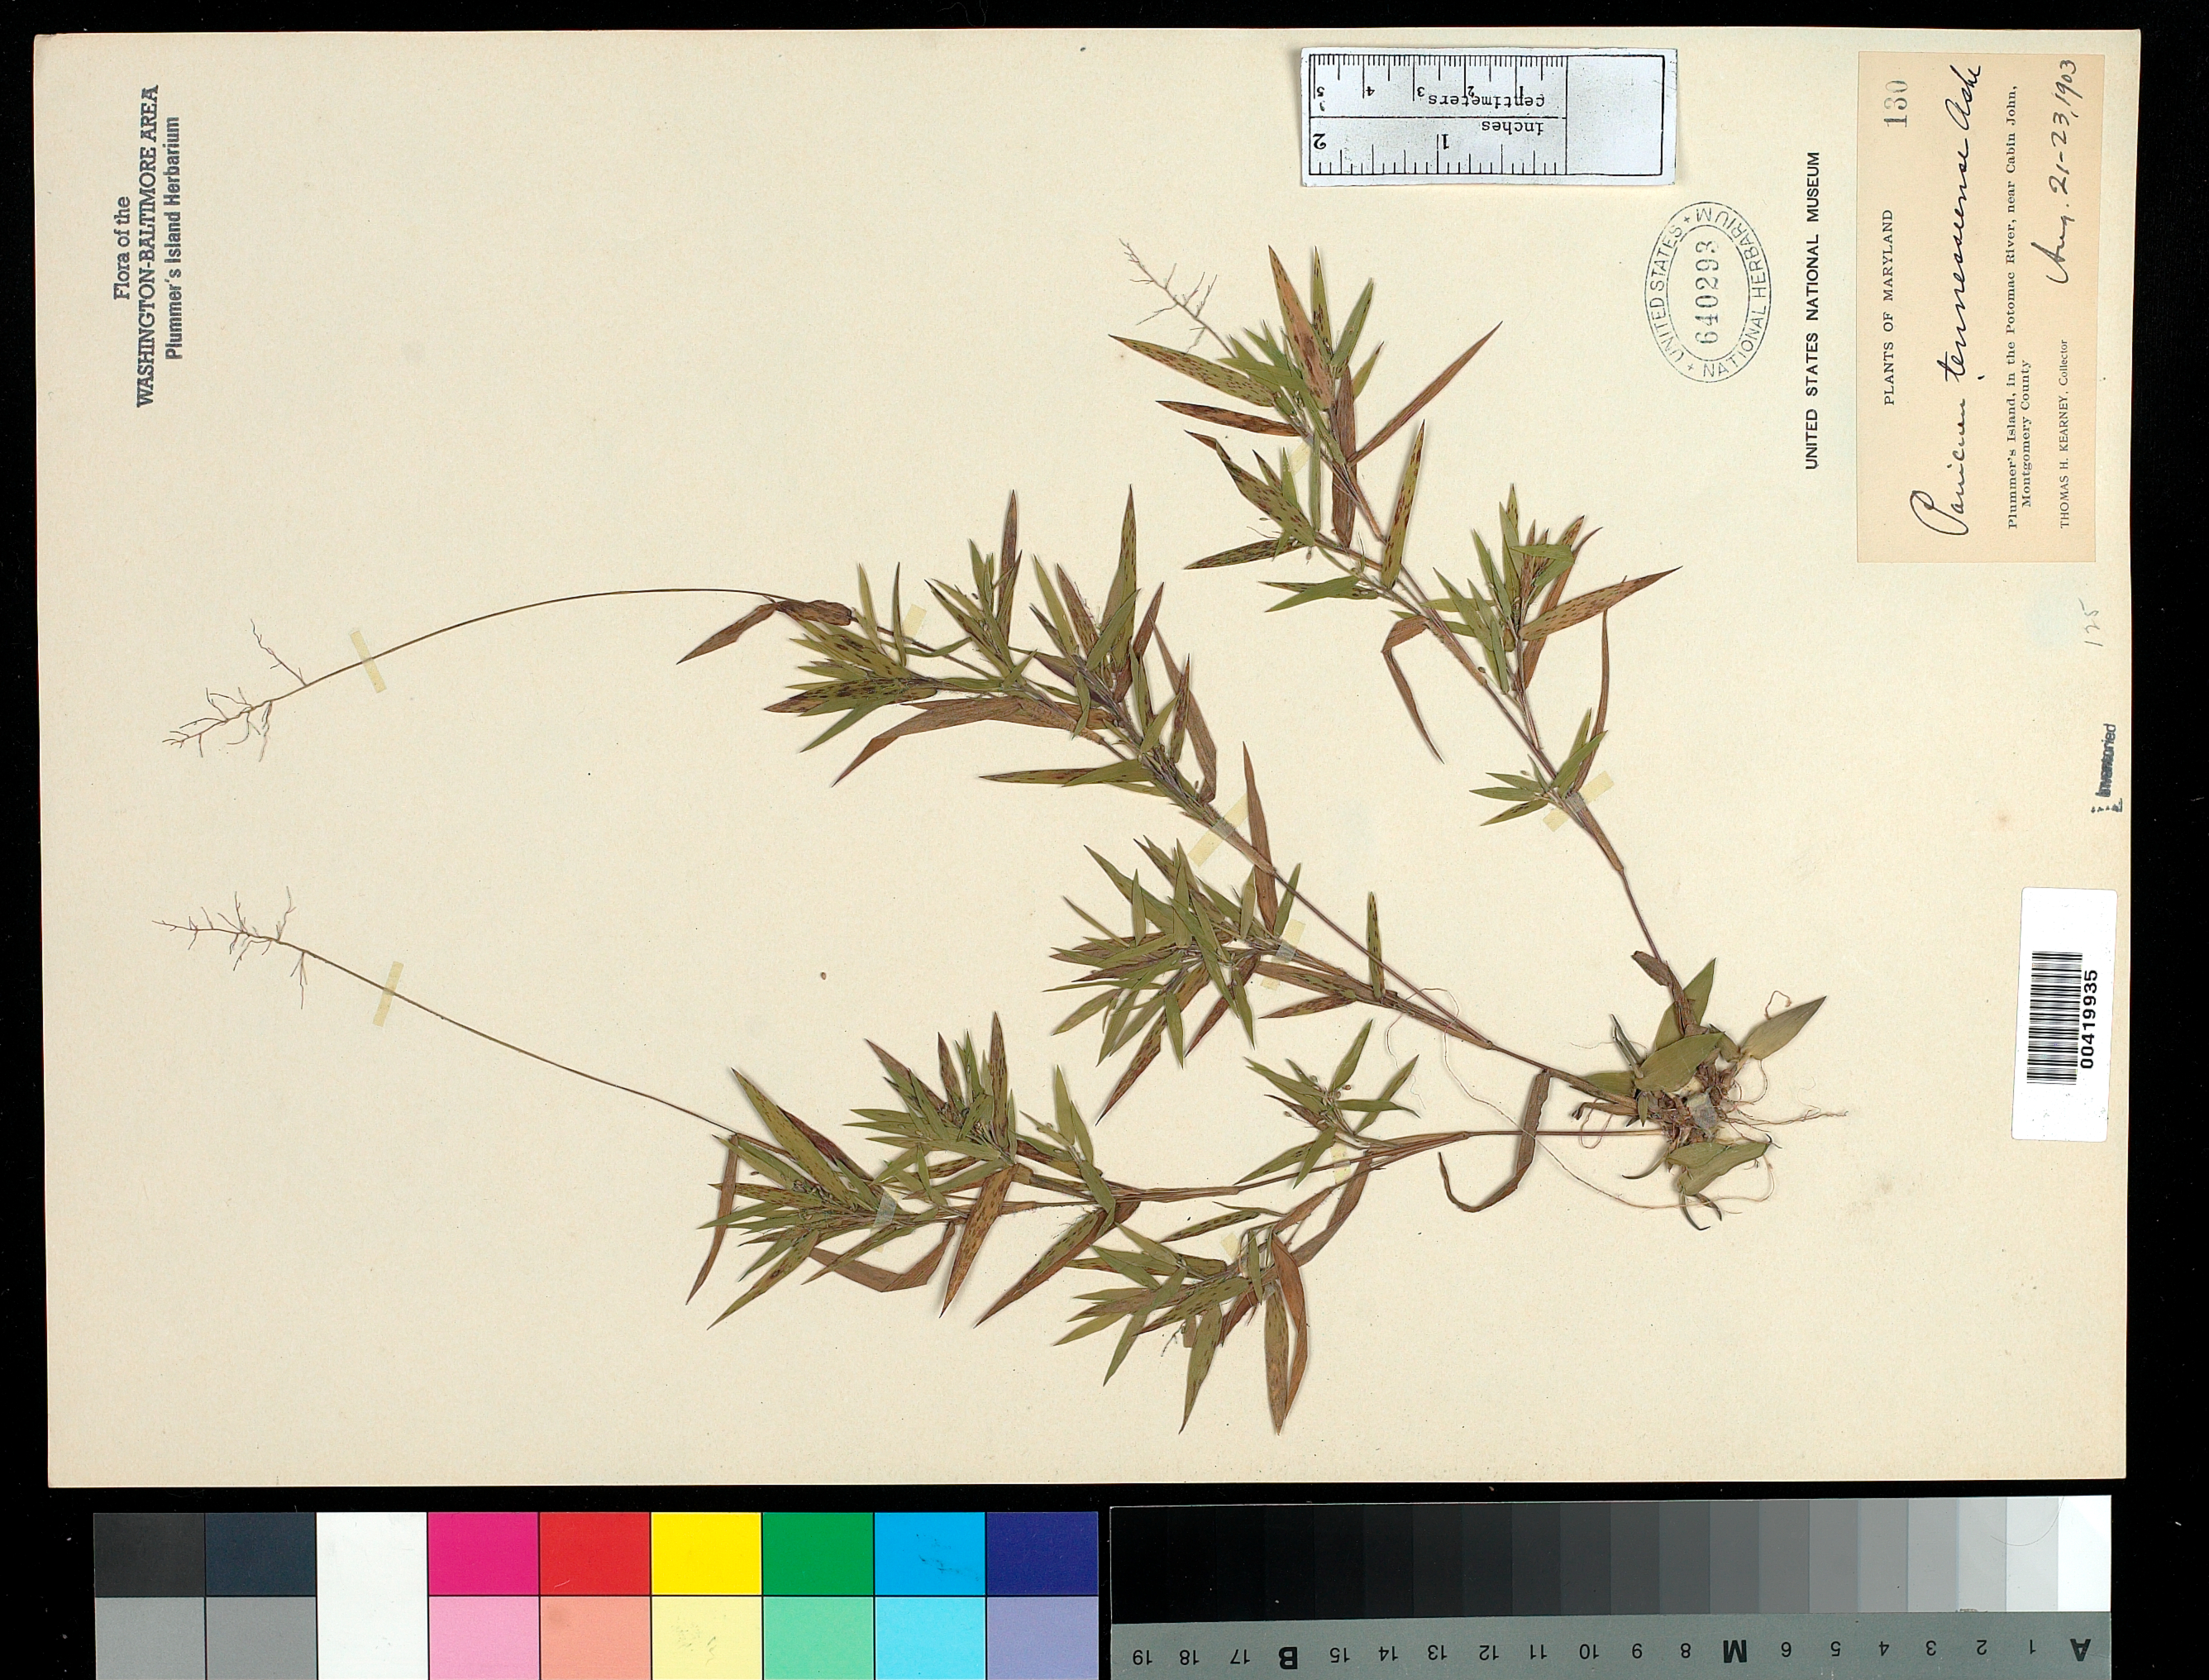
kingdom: Plantae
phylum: Tracheophyta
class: Liliopsida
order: Poales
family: Poaceae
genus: Dichanthelium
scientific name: Dichanthelium acuminatum var. fasciculatum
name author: (Torr.) Freckmann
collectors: T. H. Kearney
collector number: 130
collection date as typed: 21 Aug 1903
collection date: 1903-08-21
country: United States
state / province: Maryland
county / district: Montgomery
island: Plummers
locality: Plummer's Island C. & O. Canal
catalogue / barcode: US 640293